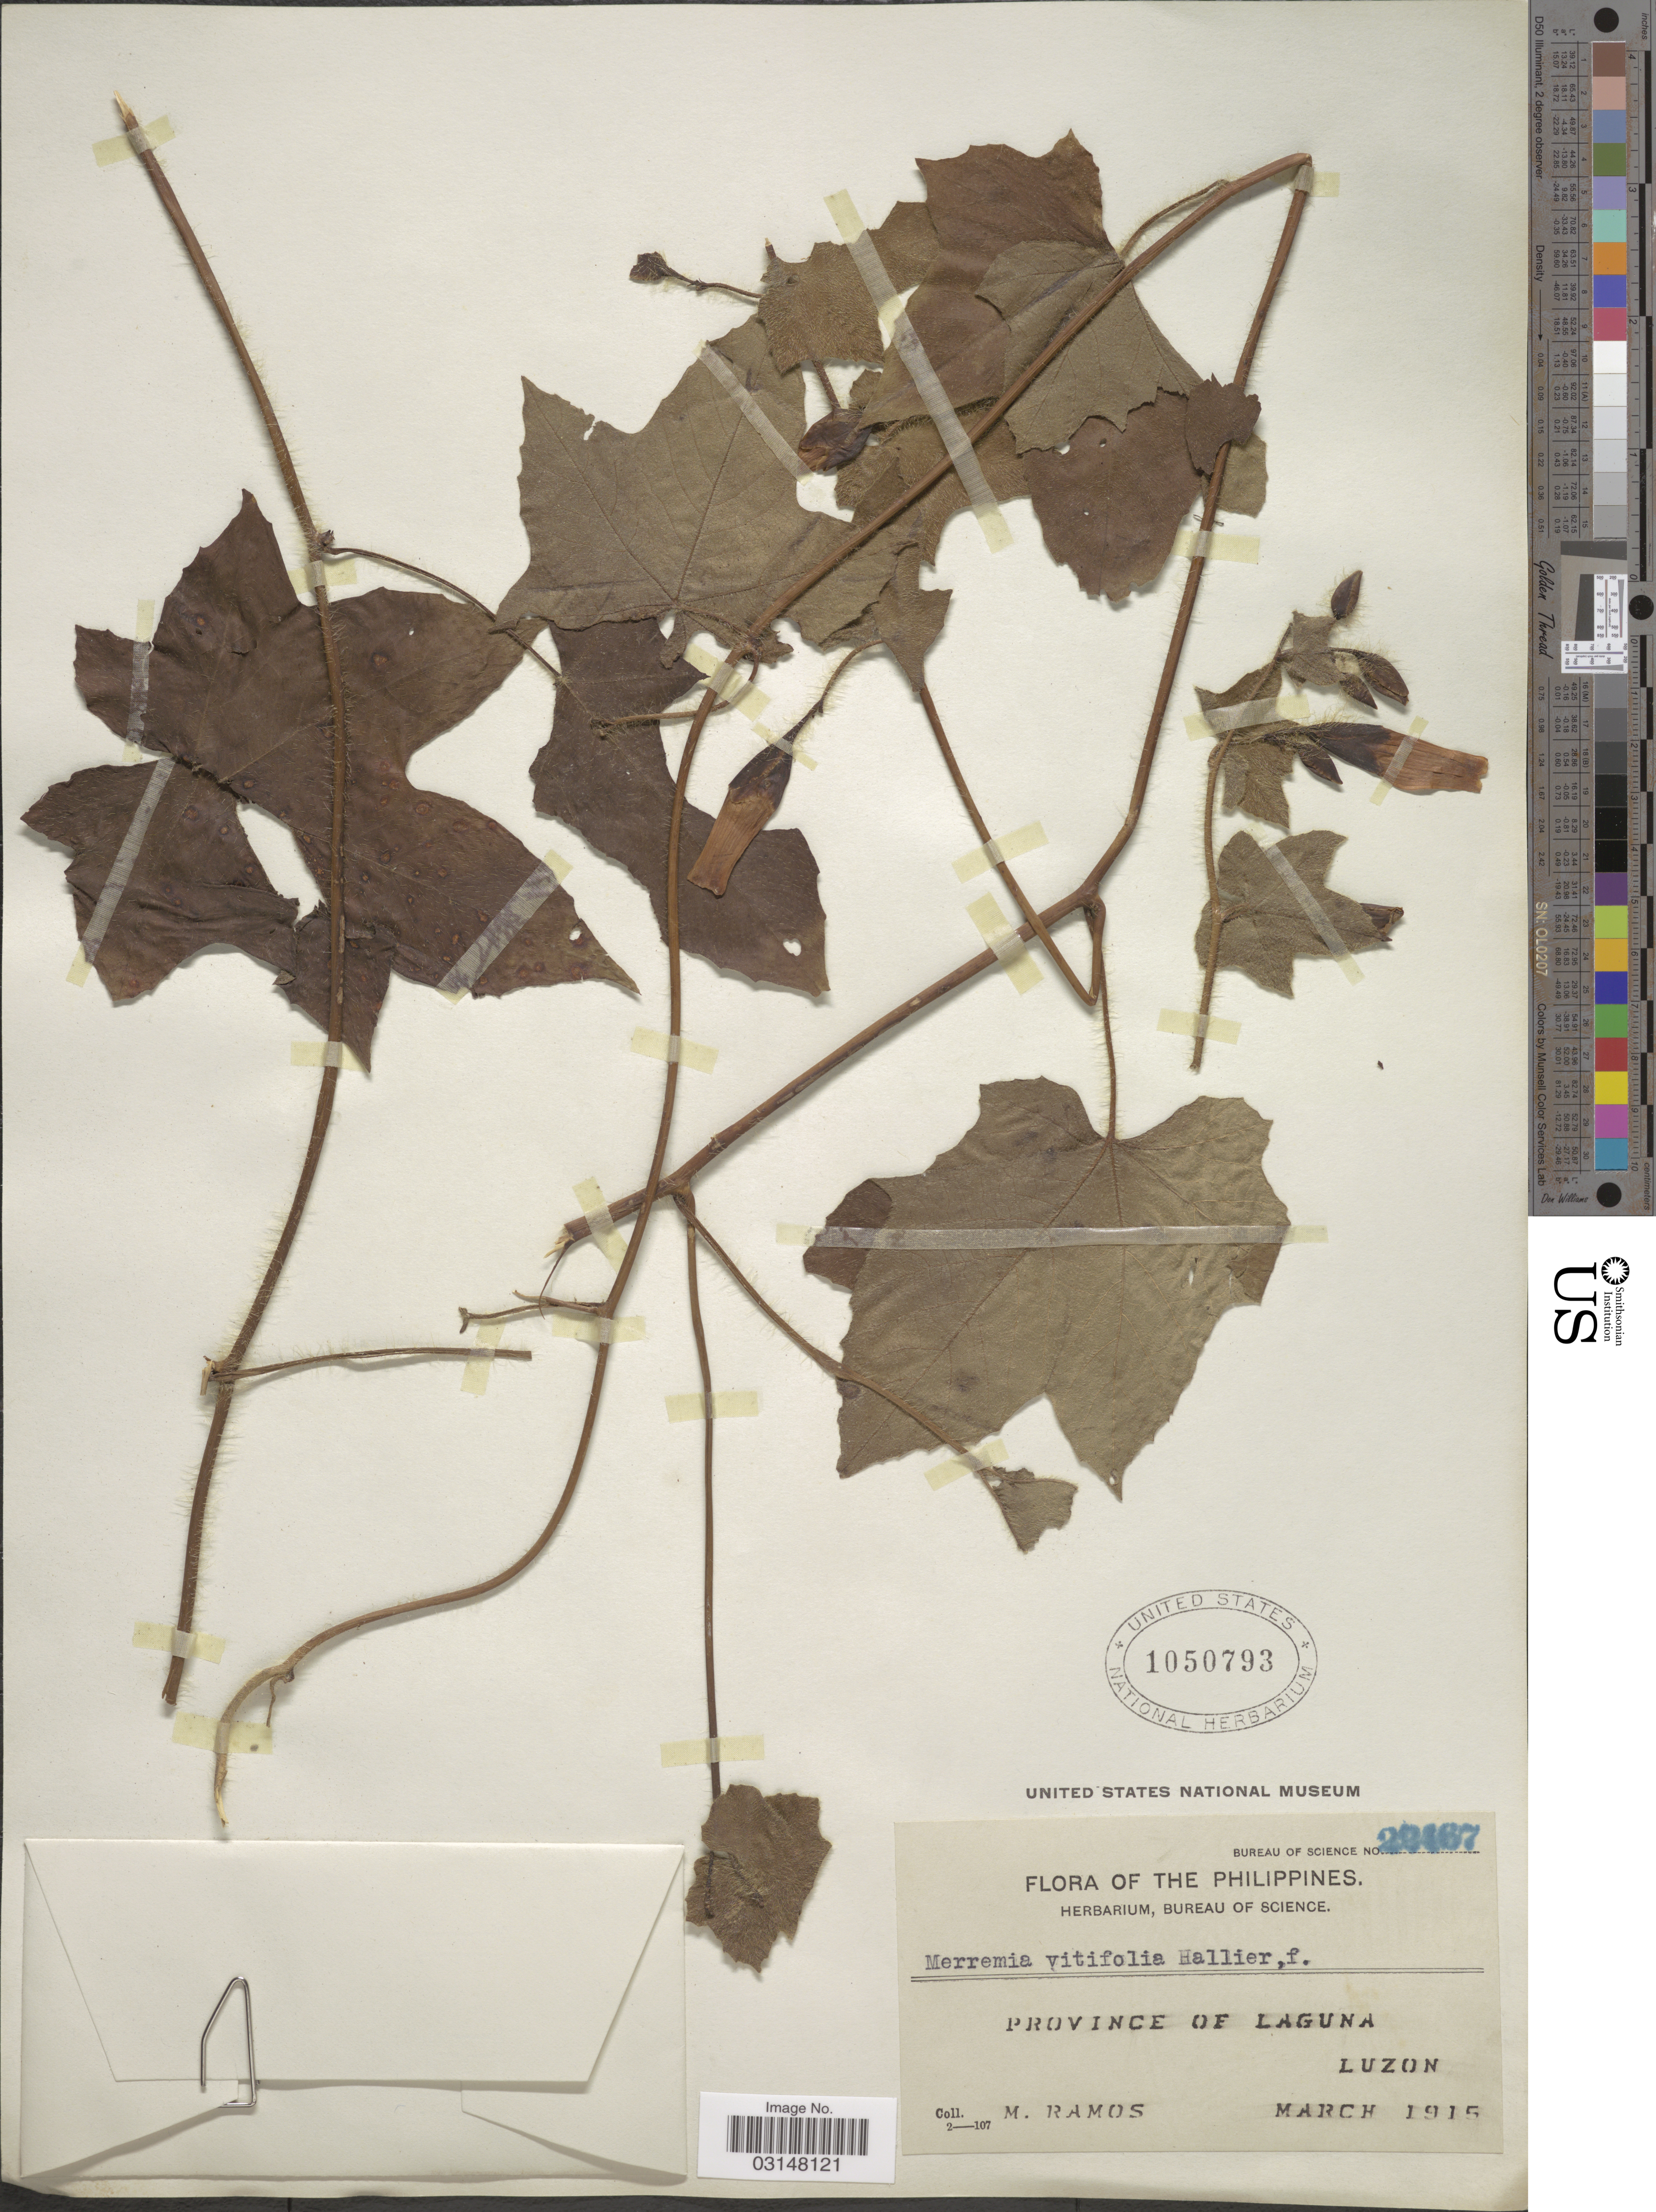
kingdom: Plantae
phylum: Tracheophyta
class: Magnoliopsida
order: Solanales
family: Convolvulaceae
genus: Distimake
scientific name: Distimake vitifolius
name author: (Burm. f.) Pisuttimarn & Petrongari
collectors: M. Ramos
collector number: Bureau of Science 22467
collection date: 1915-03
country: Philippines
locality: Province of Laguna, Luzon.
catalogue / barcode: US 1050793